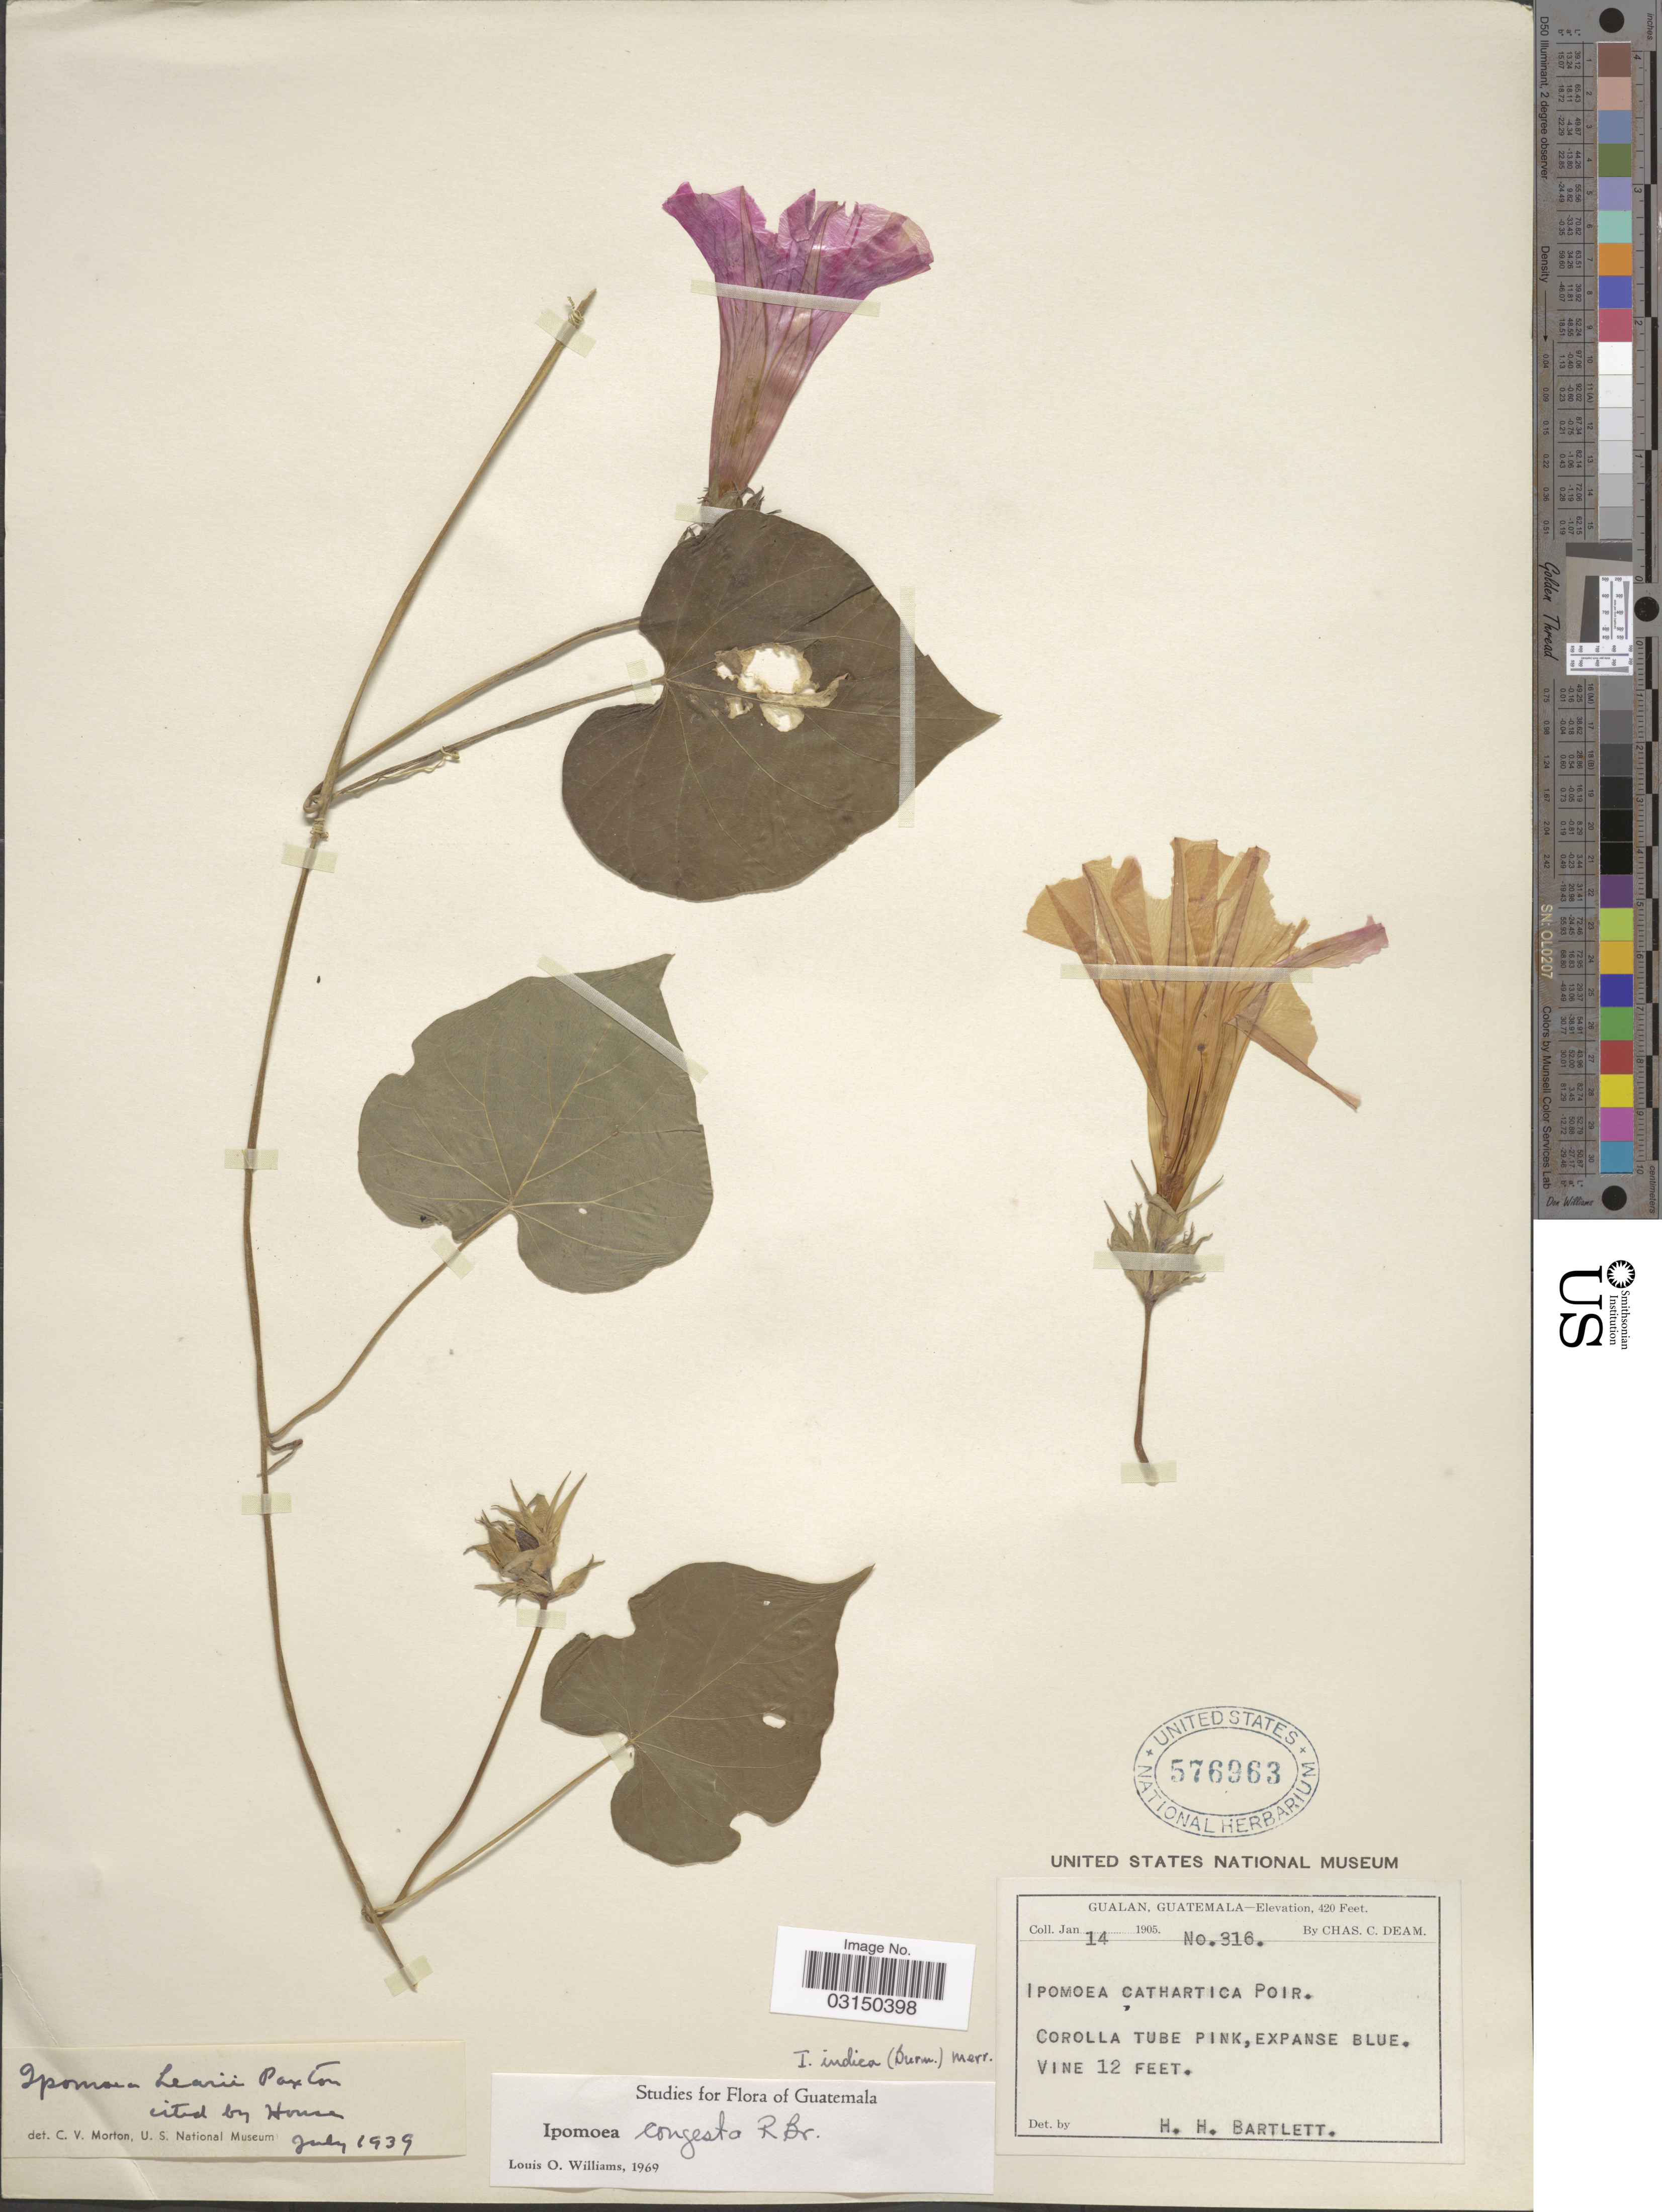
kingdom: Plantae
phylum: Tracheophyta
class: Magnoliopsida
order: Solanales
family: Convolvulaceae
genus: Ipomoea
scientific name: Ipomoea indica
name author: (Burm.) Merr.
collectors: C. C. Deam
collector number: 316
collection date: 1905-01-14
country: Guatemala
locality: Gualan.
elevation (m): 128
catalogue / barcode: US 576963